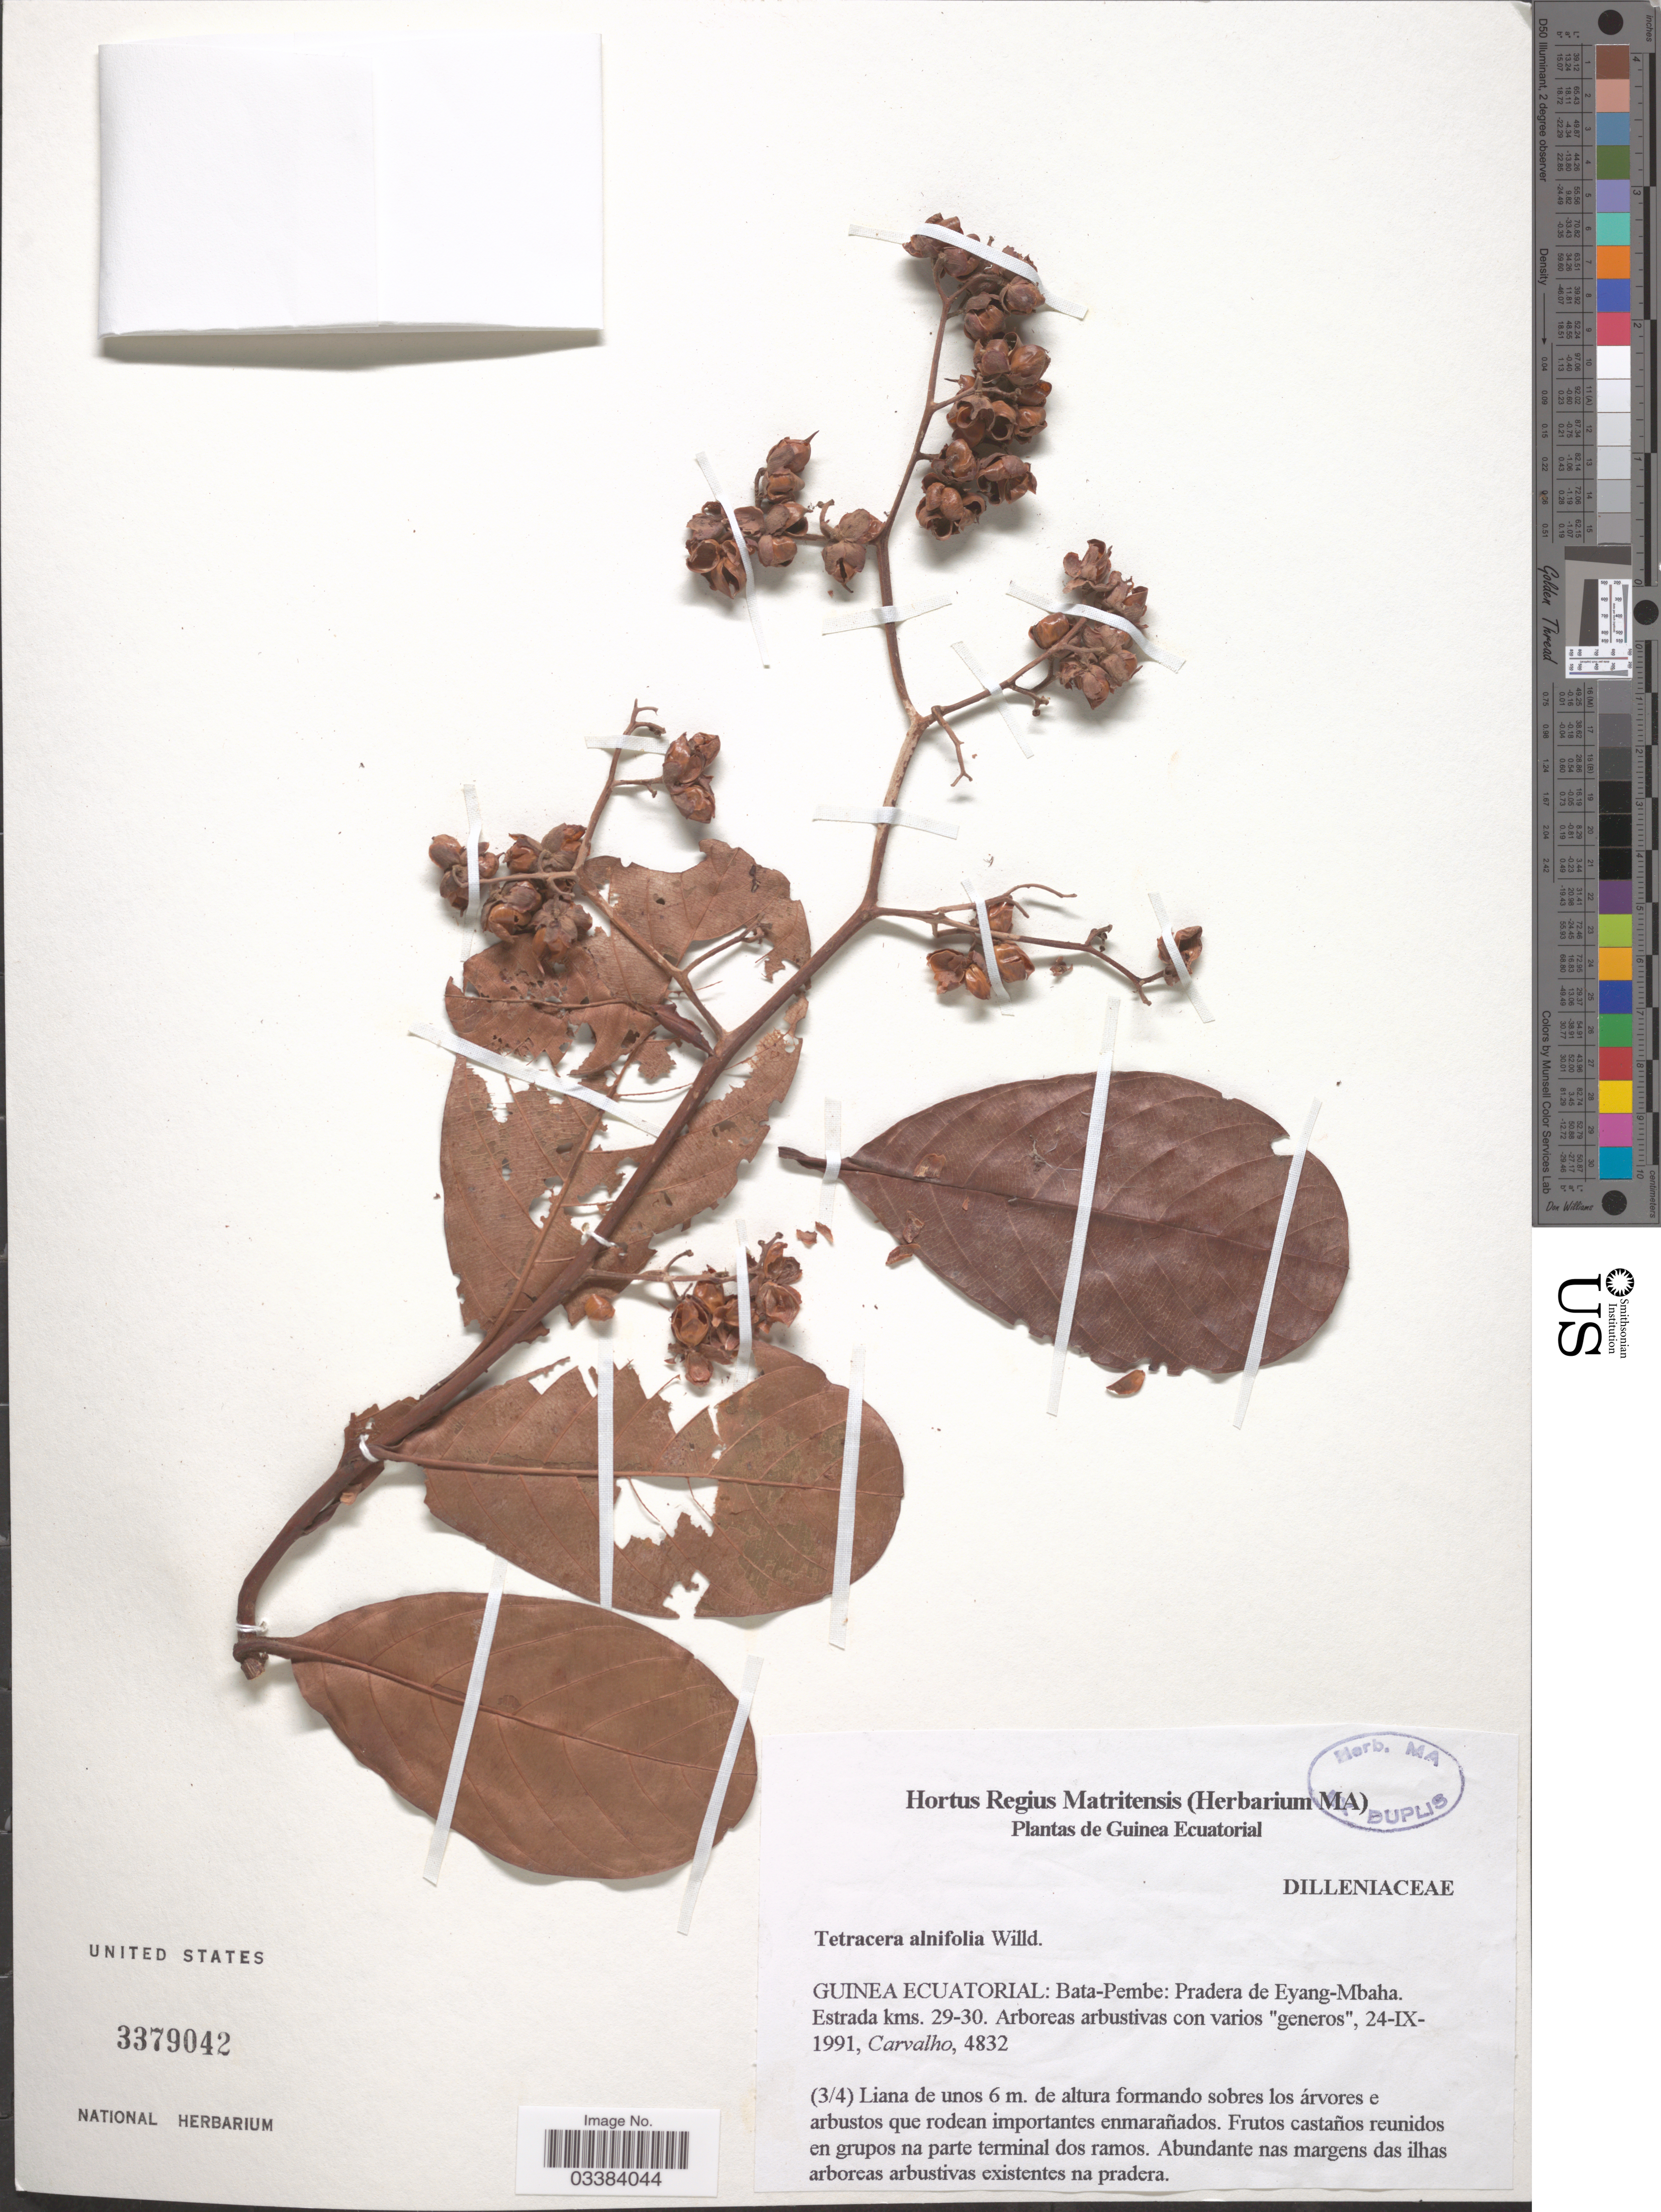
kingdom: Plantae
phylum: Tracheophyta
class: Magnoliopsida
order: Dilleniales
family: Dilleniaceae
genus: Tetracera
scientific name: Tetracera alnifolia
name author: Willd.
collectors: Carvalho, --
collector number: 4832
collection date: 1991-09-24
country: Equatorial Guinea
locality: Bata-Pembe: Pradera de Eyang-Mbaha. Estrada kms. 29-30.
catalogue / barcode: US 3379042